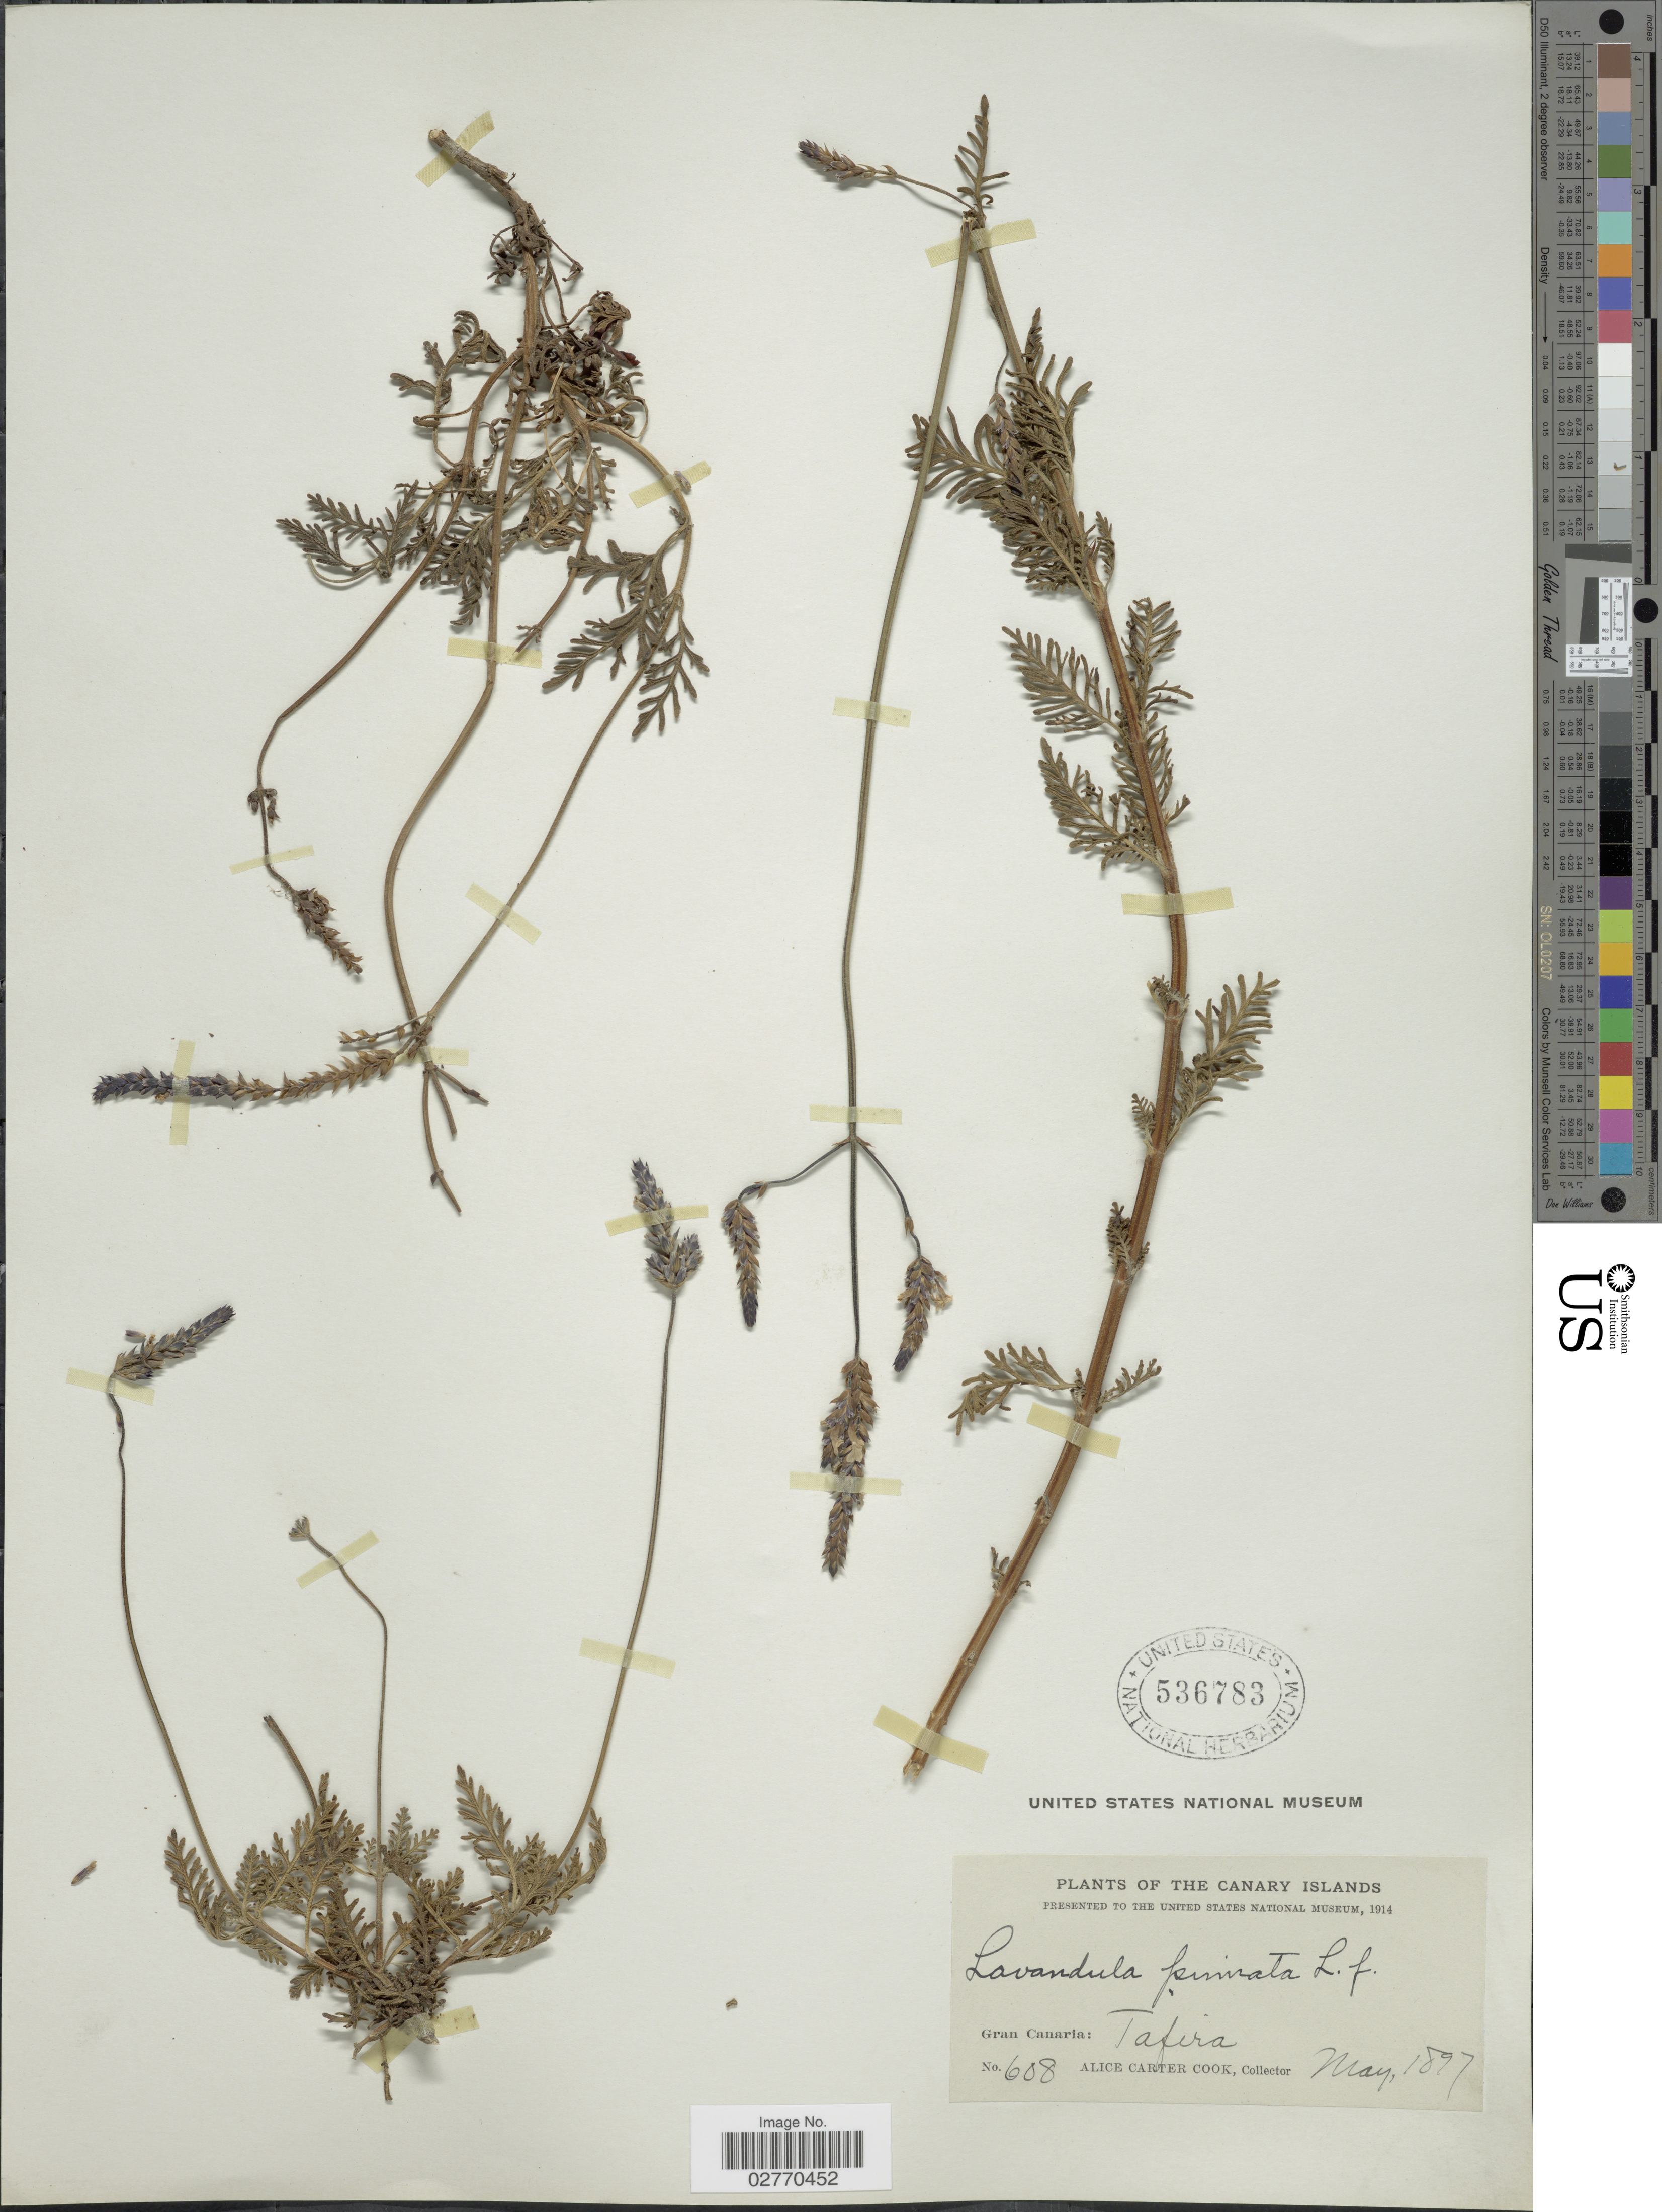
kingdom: Plantae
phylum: Tracheophyta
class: Magnoliopsida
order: Lamiales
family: Lamiaceae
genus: Lavandula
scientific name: Lavandula pinnata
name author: Lundmark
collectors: Alice C. Cook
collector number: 608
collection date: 1897-05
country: Spain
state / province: Canarias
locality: The Canary Islands, Gran Canaria: Tafira.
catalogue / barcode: US 536783